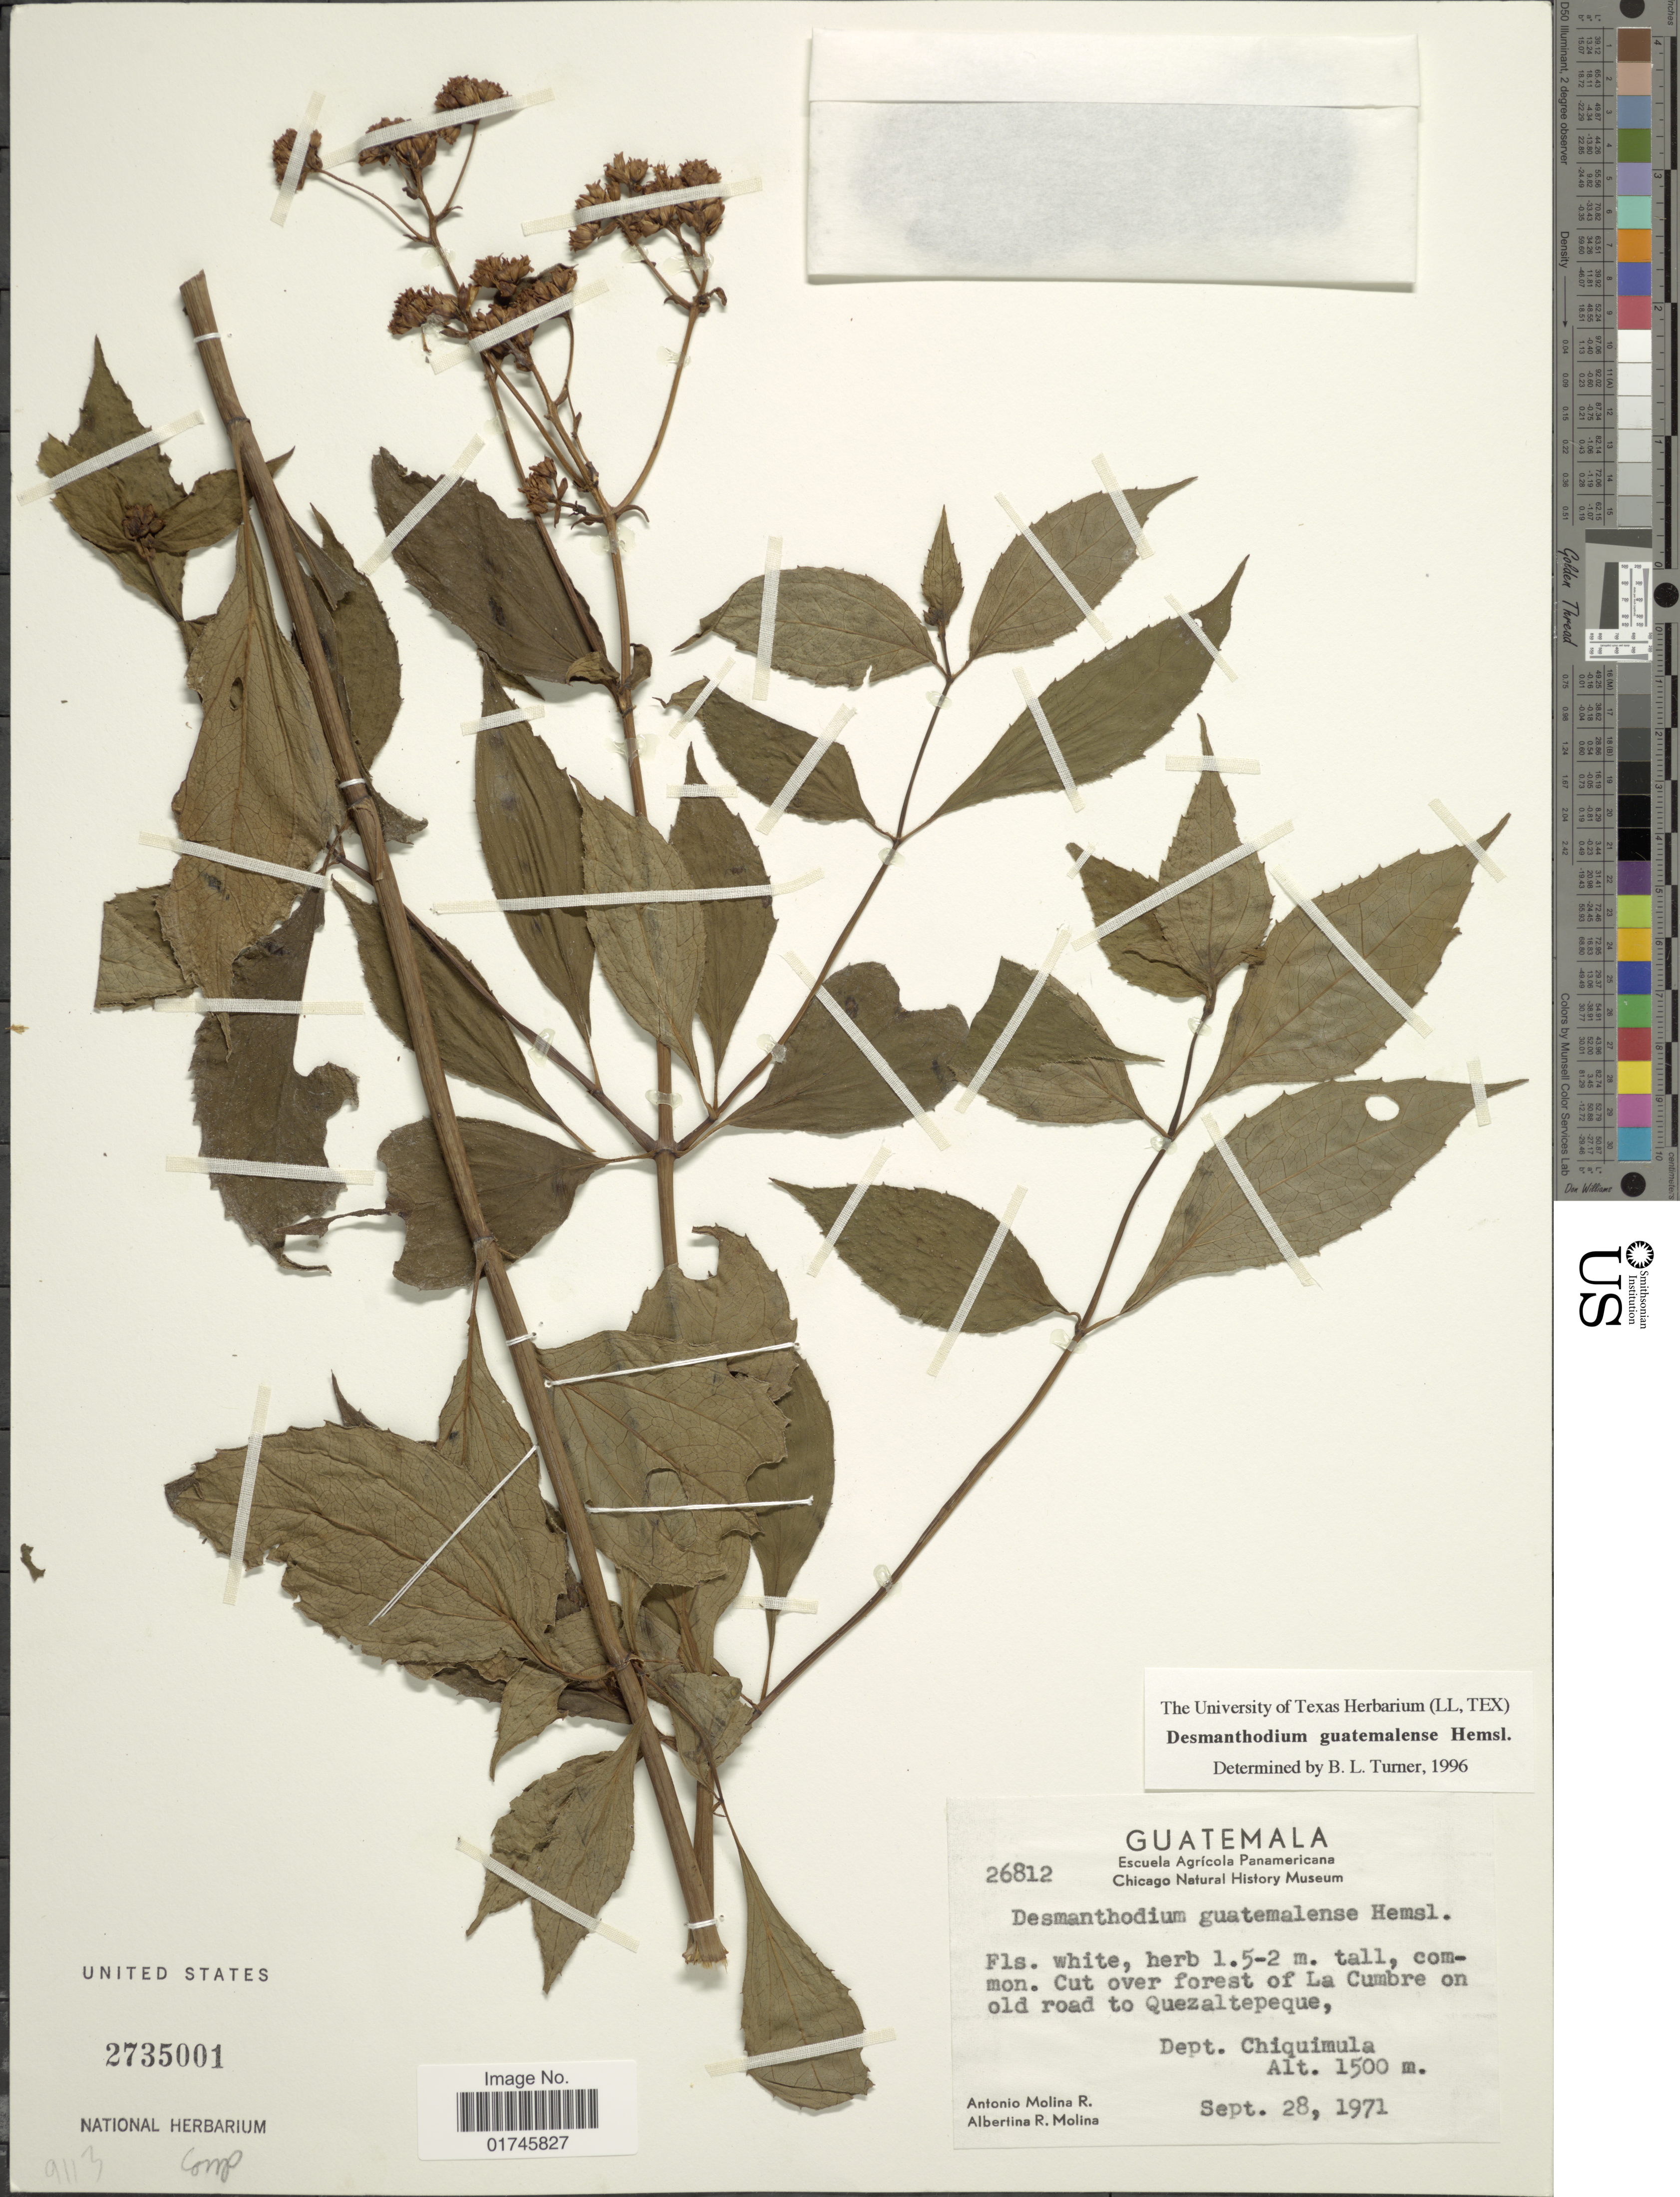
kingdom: Plantae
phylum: Tracheophyta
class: Magnoliopsida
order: Asterales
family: Asteraceae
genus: Desmanthodium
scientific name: Desmanthodium guatamalense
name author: Hemsl.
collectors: A. Molina R. & A. R. Molina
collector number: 26812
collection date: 1971-09-28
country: Guatemala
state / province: Chiquimula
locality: Cut over forest of La Cumbre on old road to Quezaltepeque.Dept. Chiquimula.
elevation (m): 1500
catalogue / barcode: US 2735001